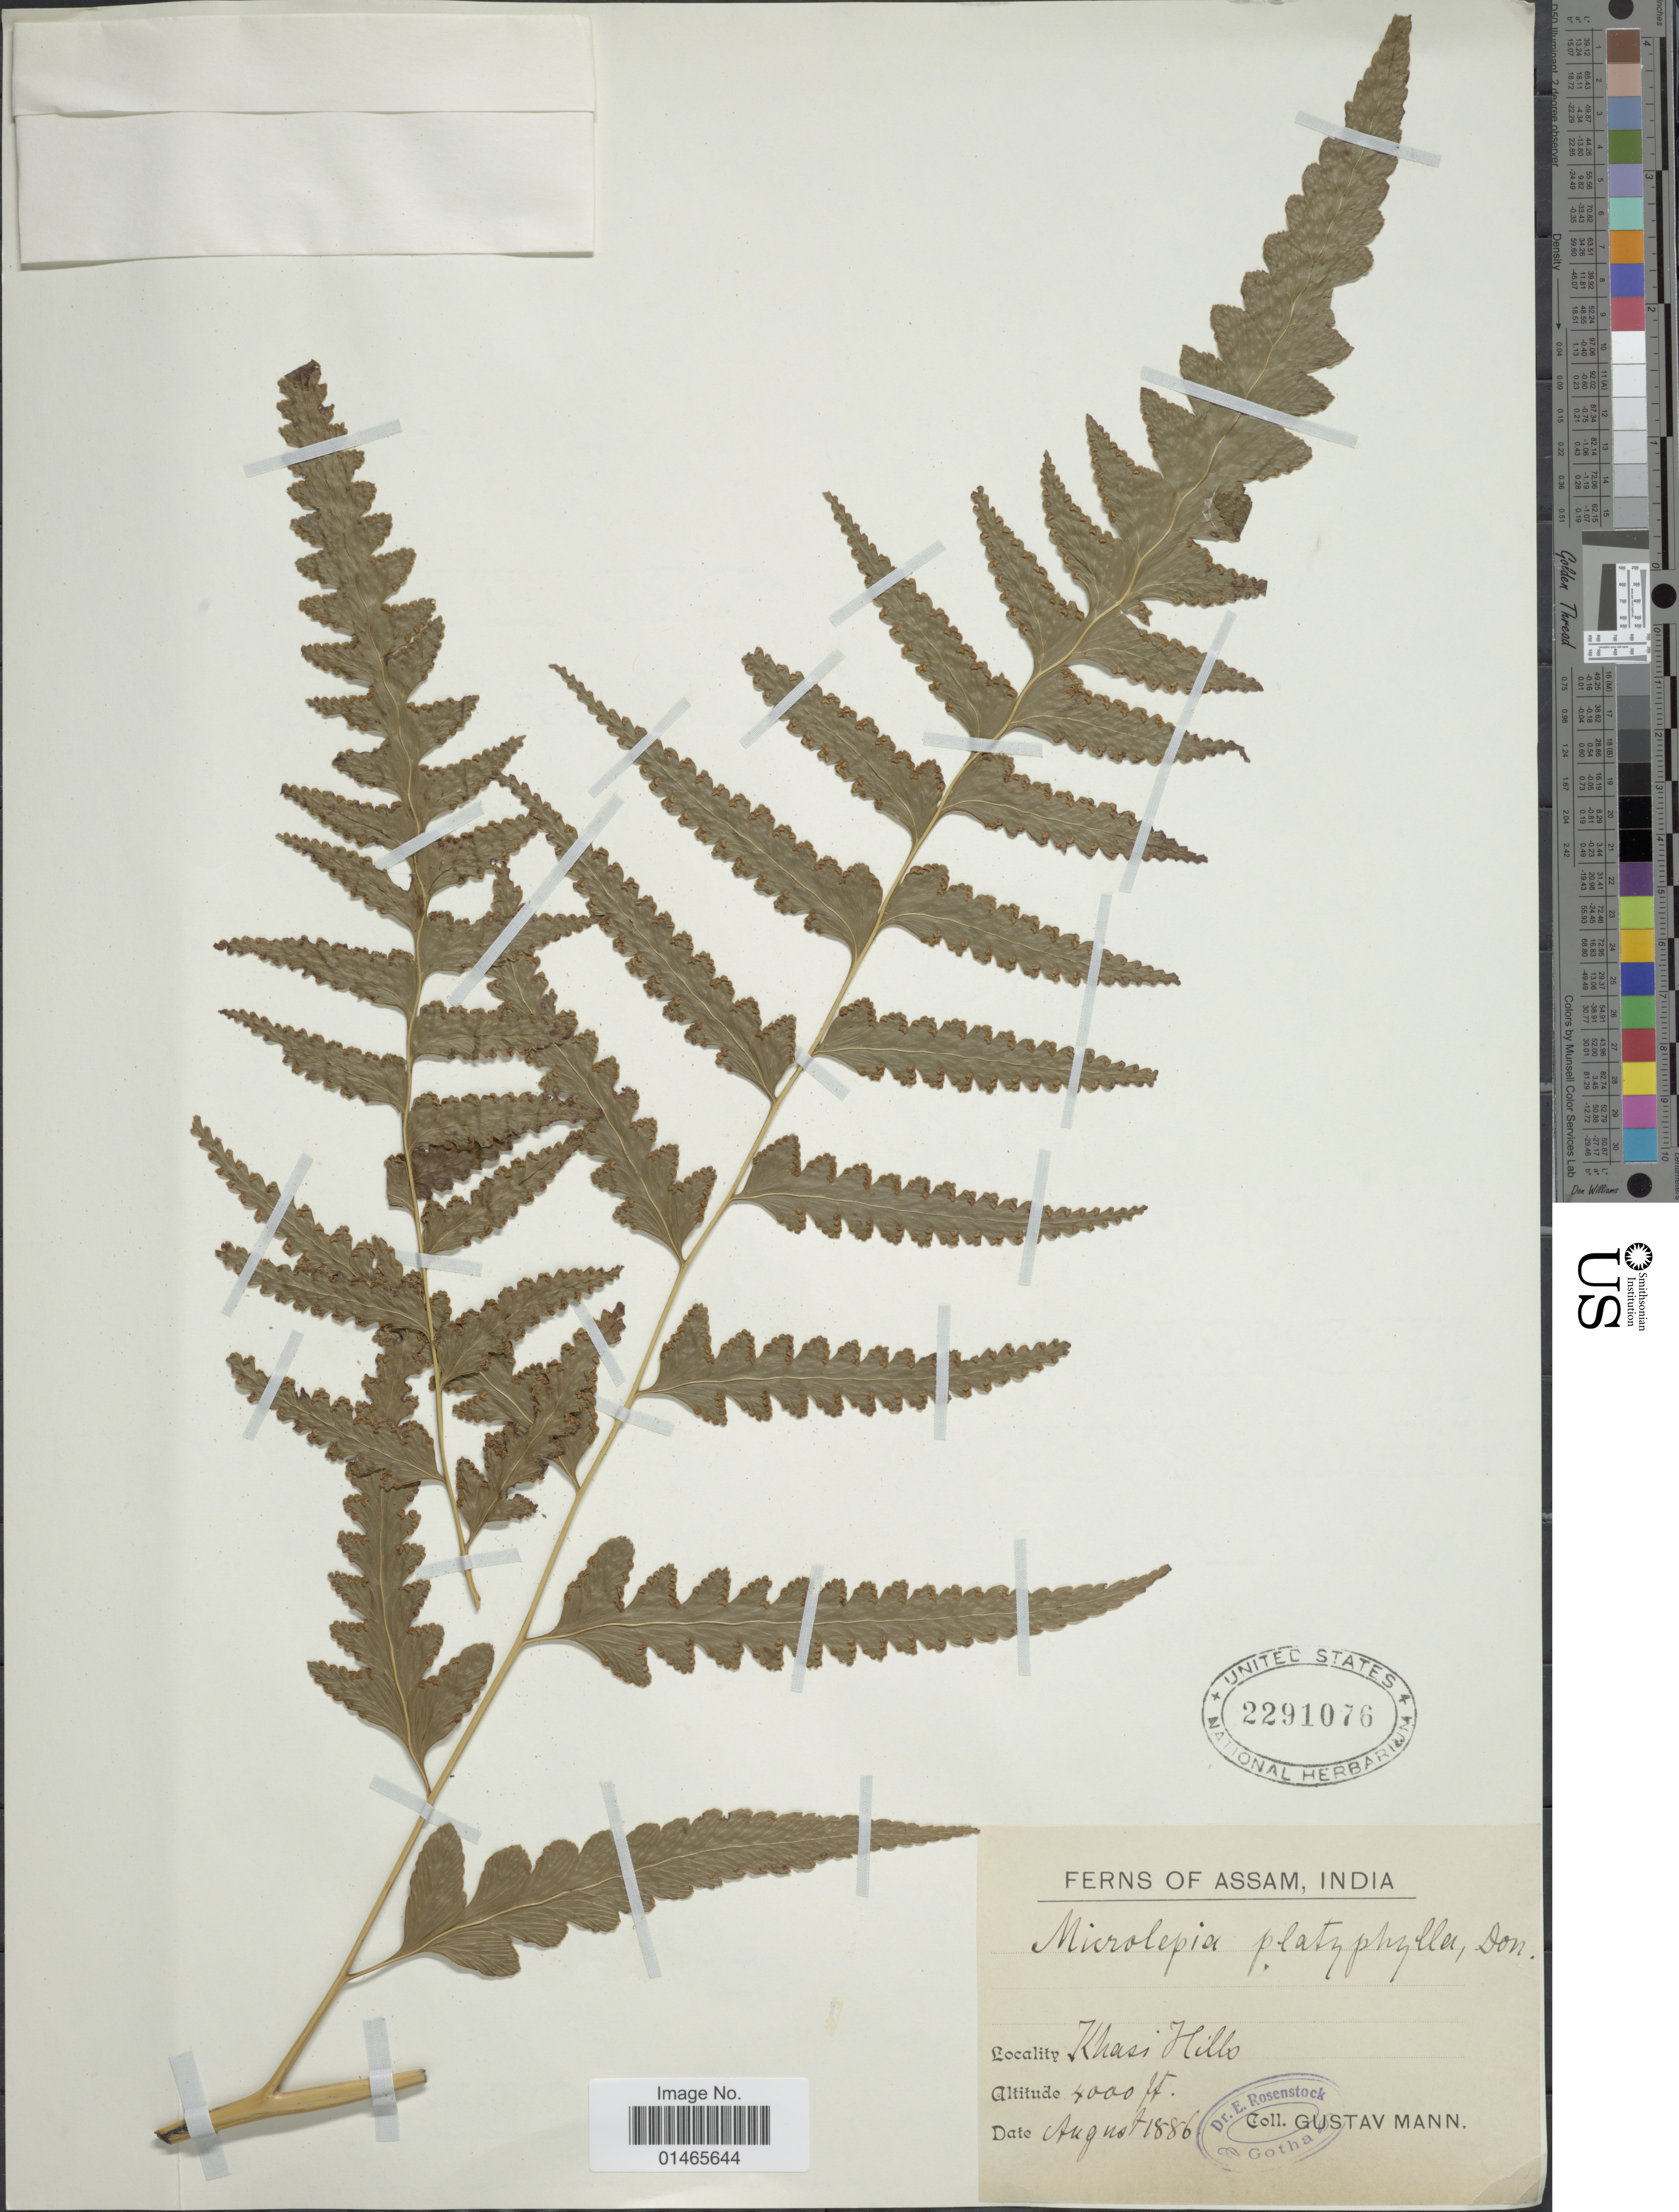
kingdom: Plantae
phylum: Tracheophyta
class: Polypodiopsida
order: Polypodiales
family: Dennstaedtiaceae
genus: Microlepia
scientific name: Microlepia platyphylla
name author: (D. Don) J. Sm.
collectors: G. Mann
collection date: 1886-08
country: India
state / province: Meghalaya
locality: Khasi Hills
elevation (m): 1219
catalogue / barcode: US 2291076